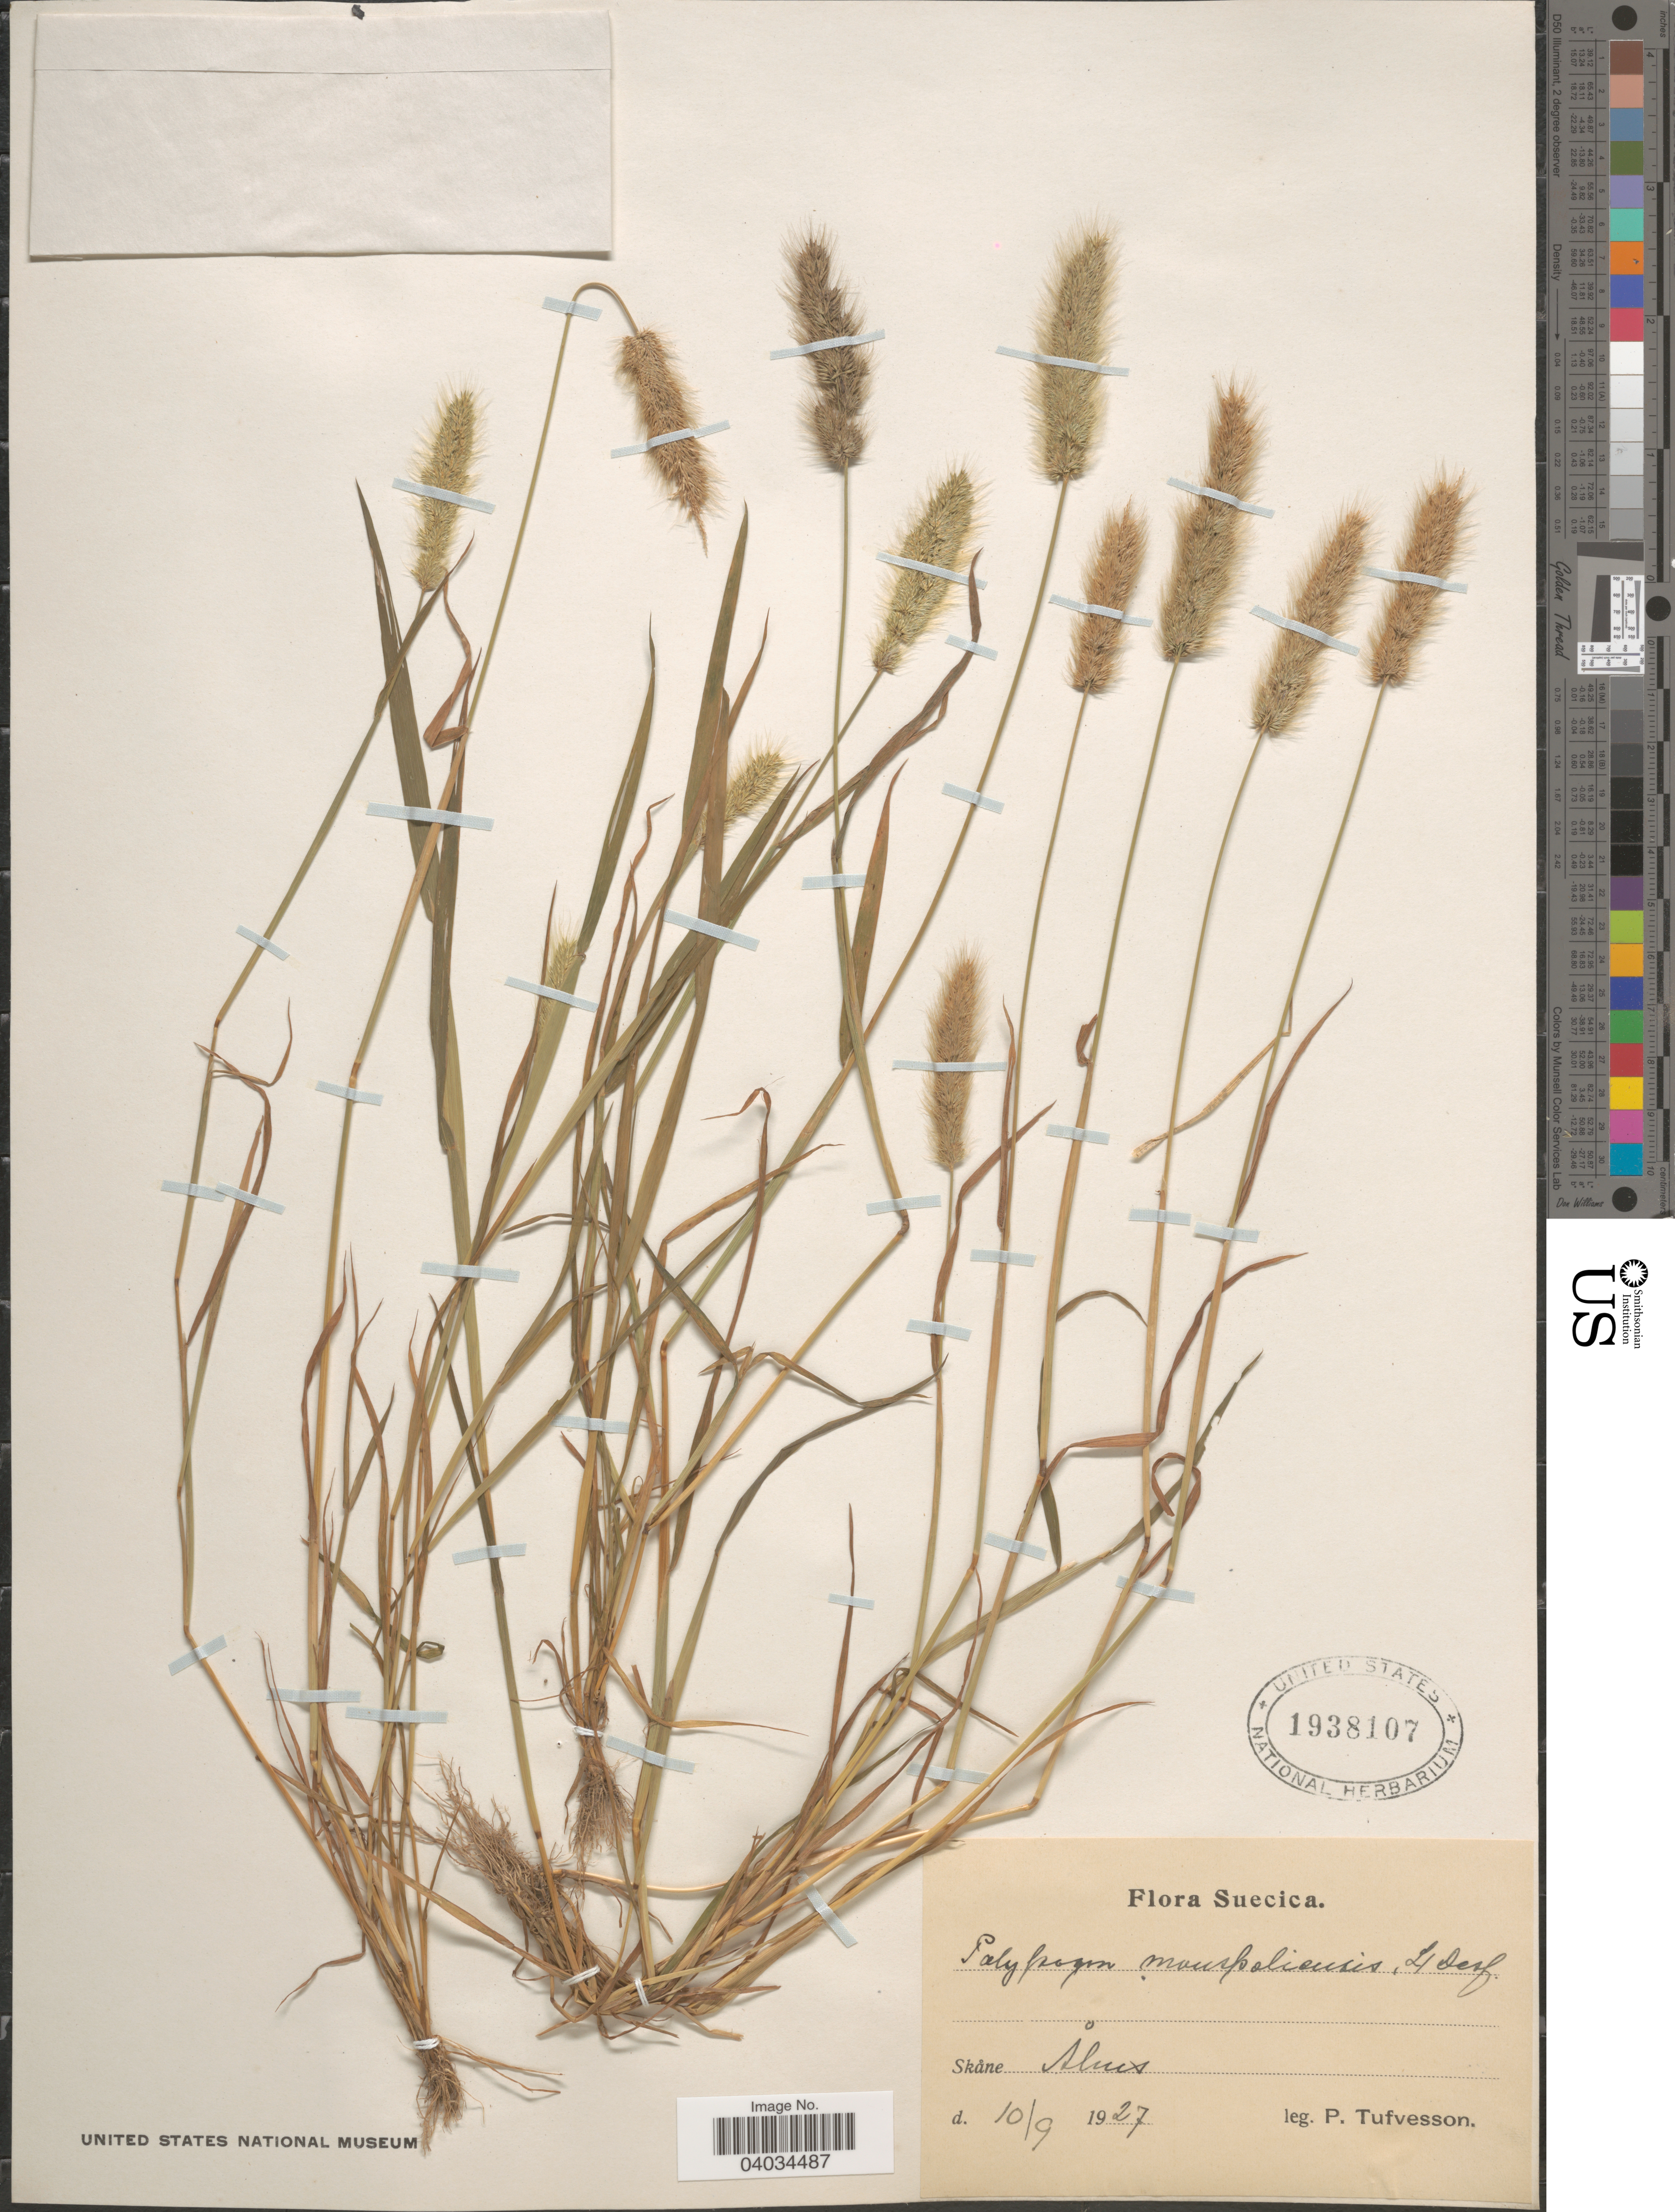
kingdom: Plantae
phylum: Tracheophyta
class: Liliopsida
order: Poales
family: Poaceae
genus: Polypogon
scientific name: Polypogon monspeliensis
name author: (L.) Desf.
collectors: P. Tufvesson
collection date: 1927-09-10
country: Sweden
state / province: Skåne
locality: Åhus.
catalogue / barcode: US 1938107